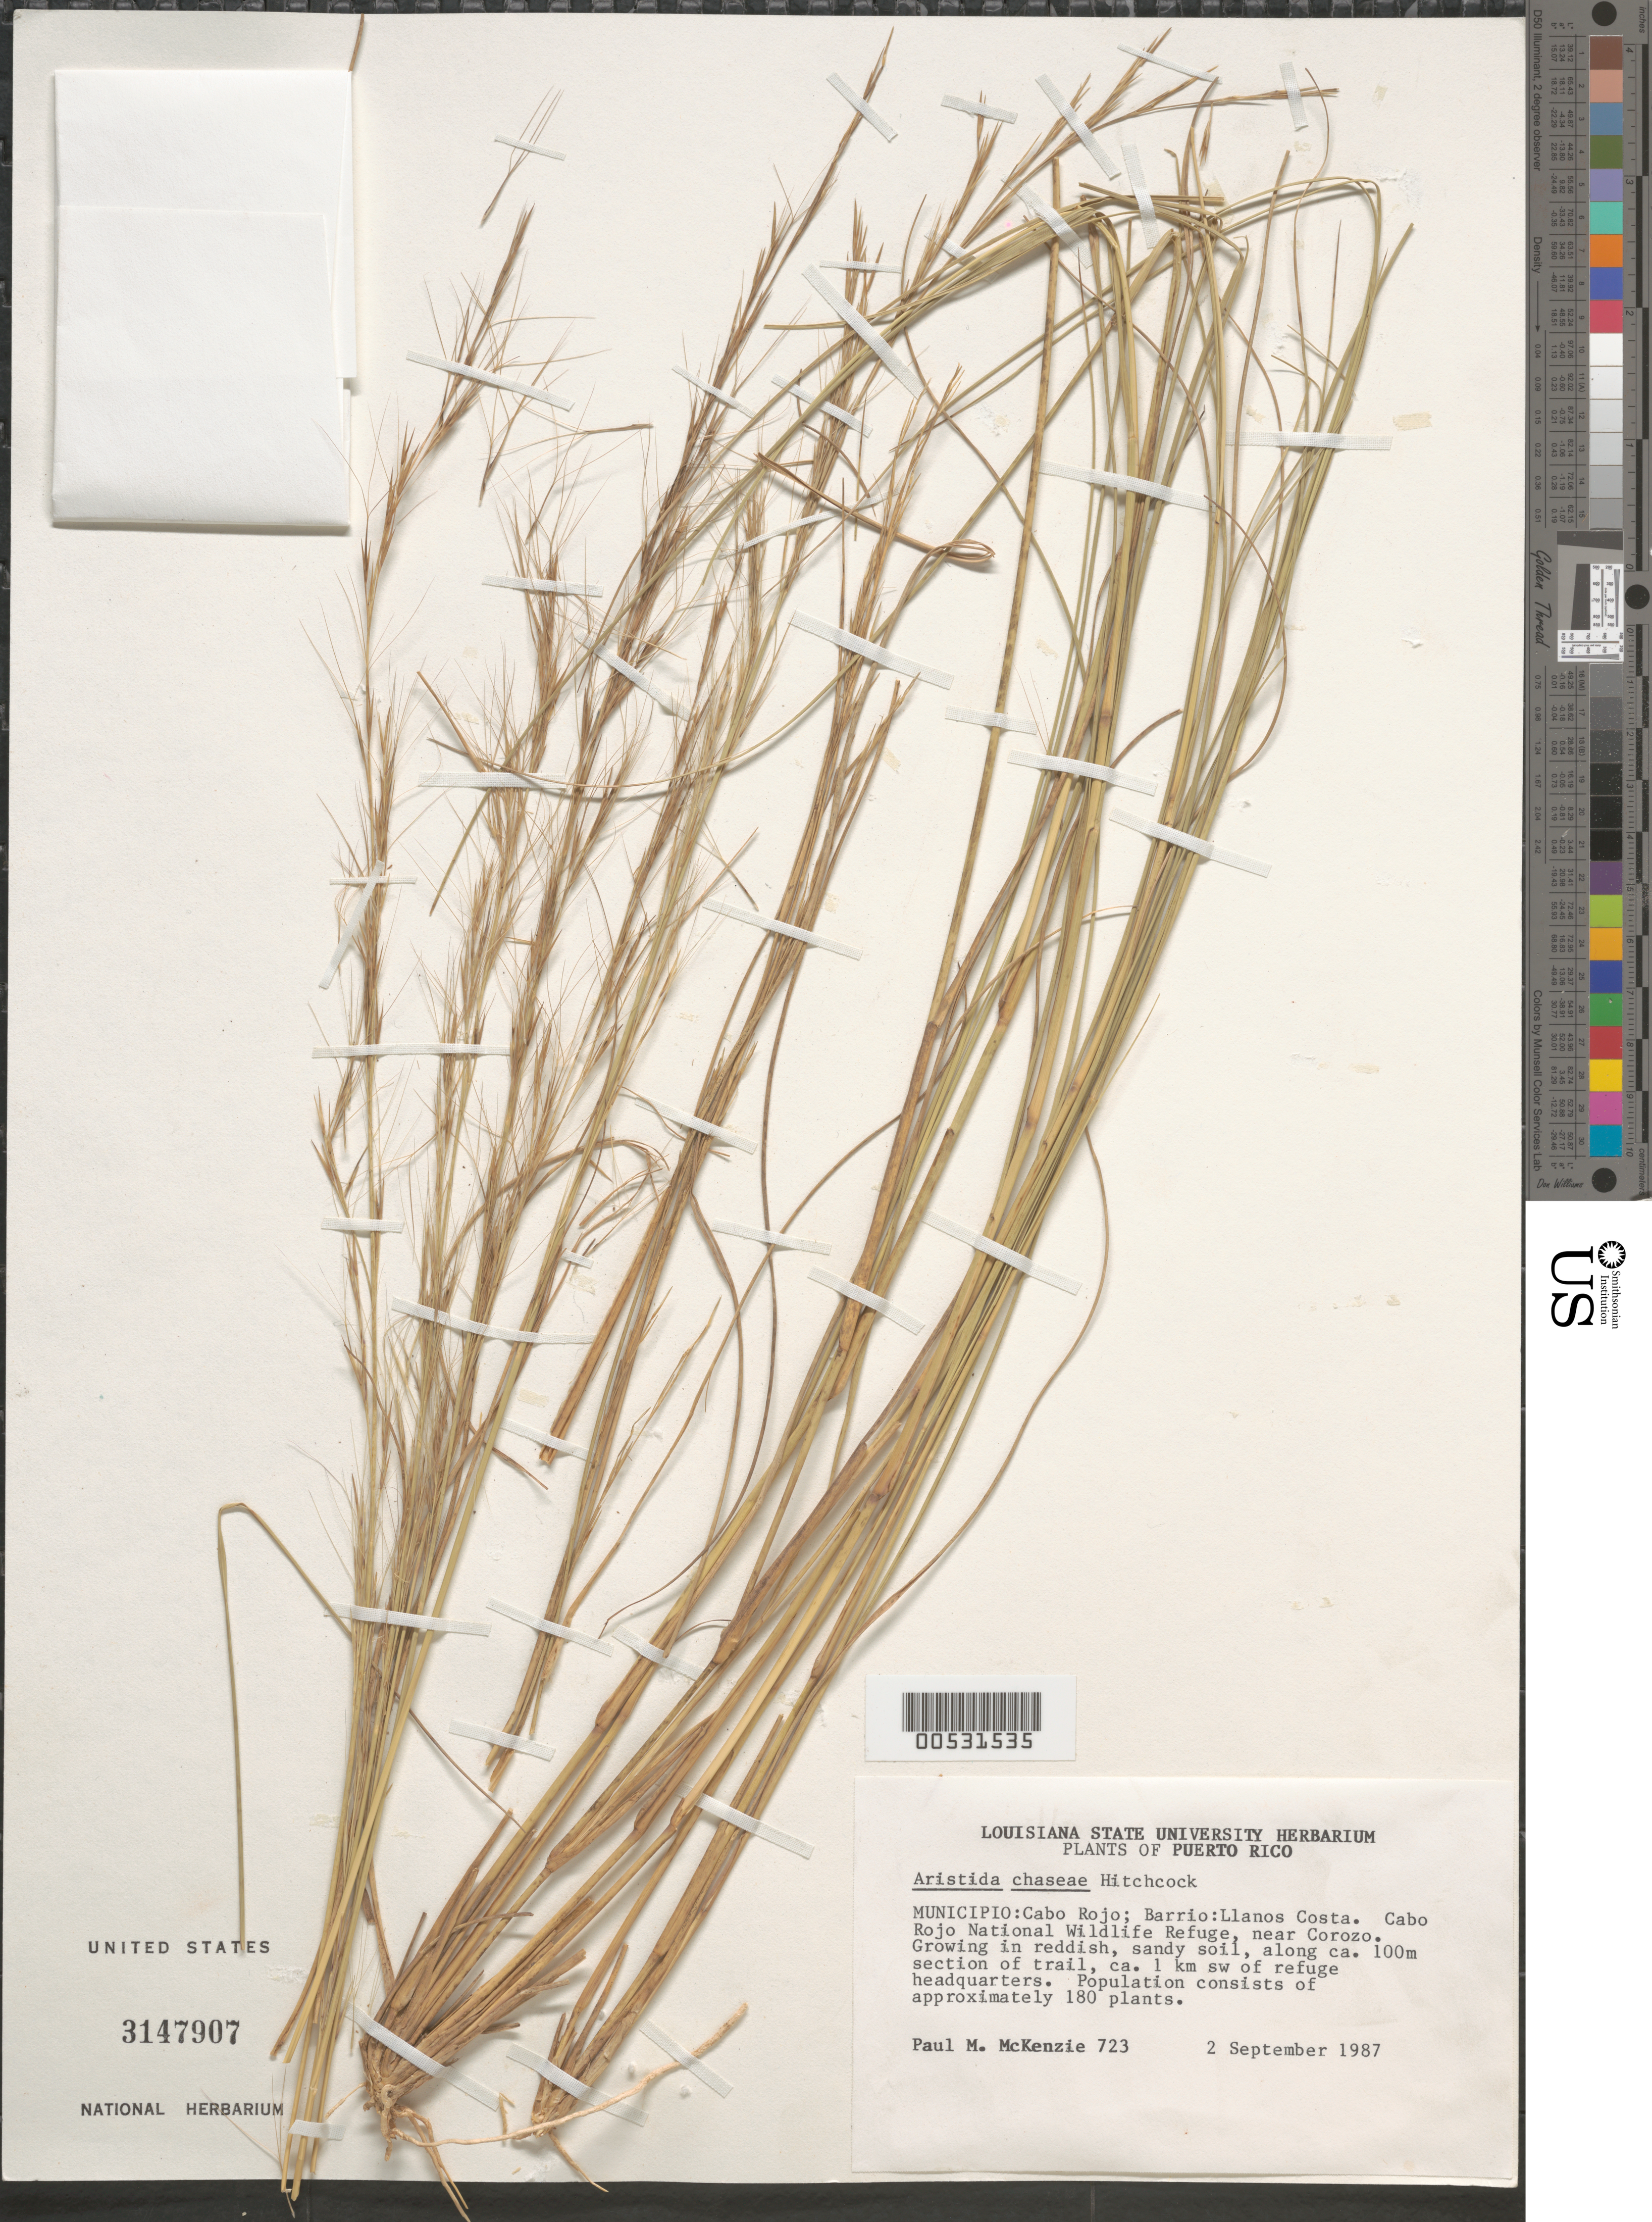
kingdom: Plantae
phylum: Tracheophyta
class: Liliopsida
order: Poales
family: Poaceae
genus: Aristida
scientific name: Aristida chaseae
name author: Hitchc.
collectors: P. McKenzie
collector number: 723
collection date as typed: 02 Sep 1987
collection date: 1987-09-02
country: Puerto Rico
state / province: Cabo Rojo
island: Greater Antilles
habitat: Growing in reddish, sandy soil, along ca. 100m section of trail, ca. 1 km sw of refuge headquarters.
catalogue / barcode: US 3147907